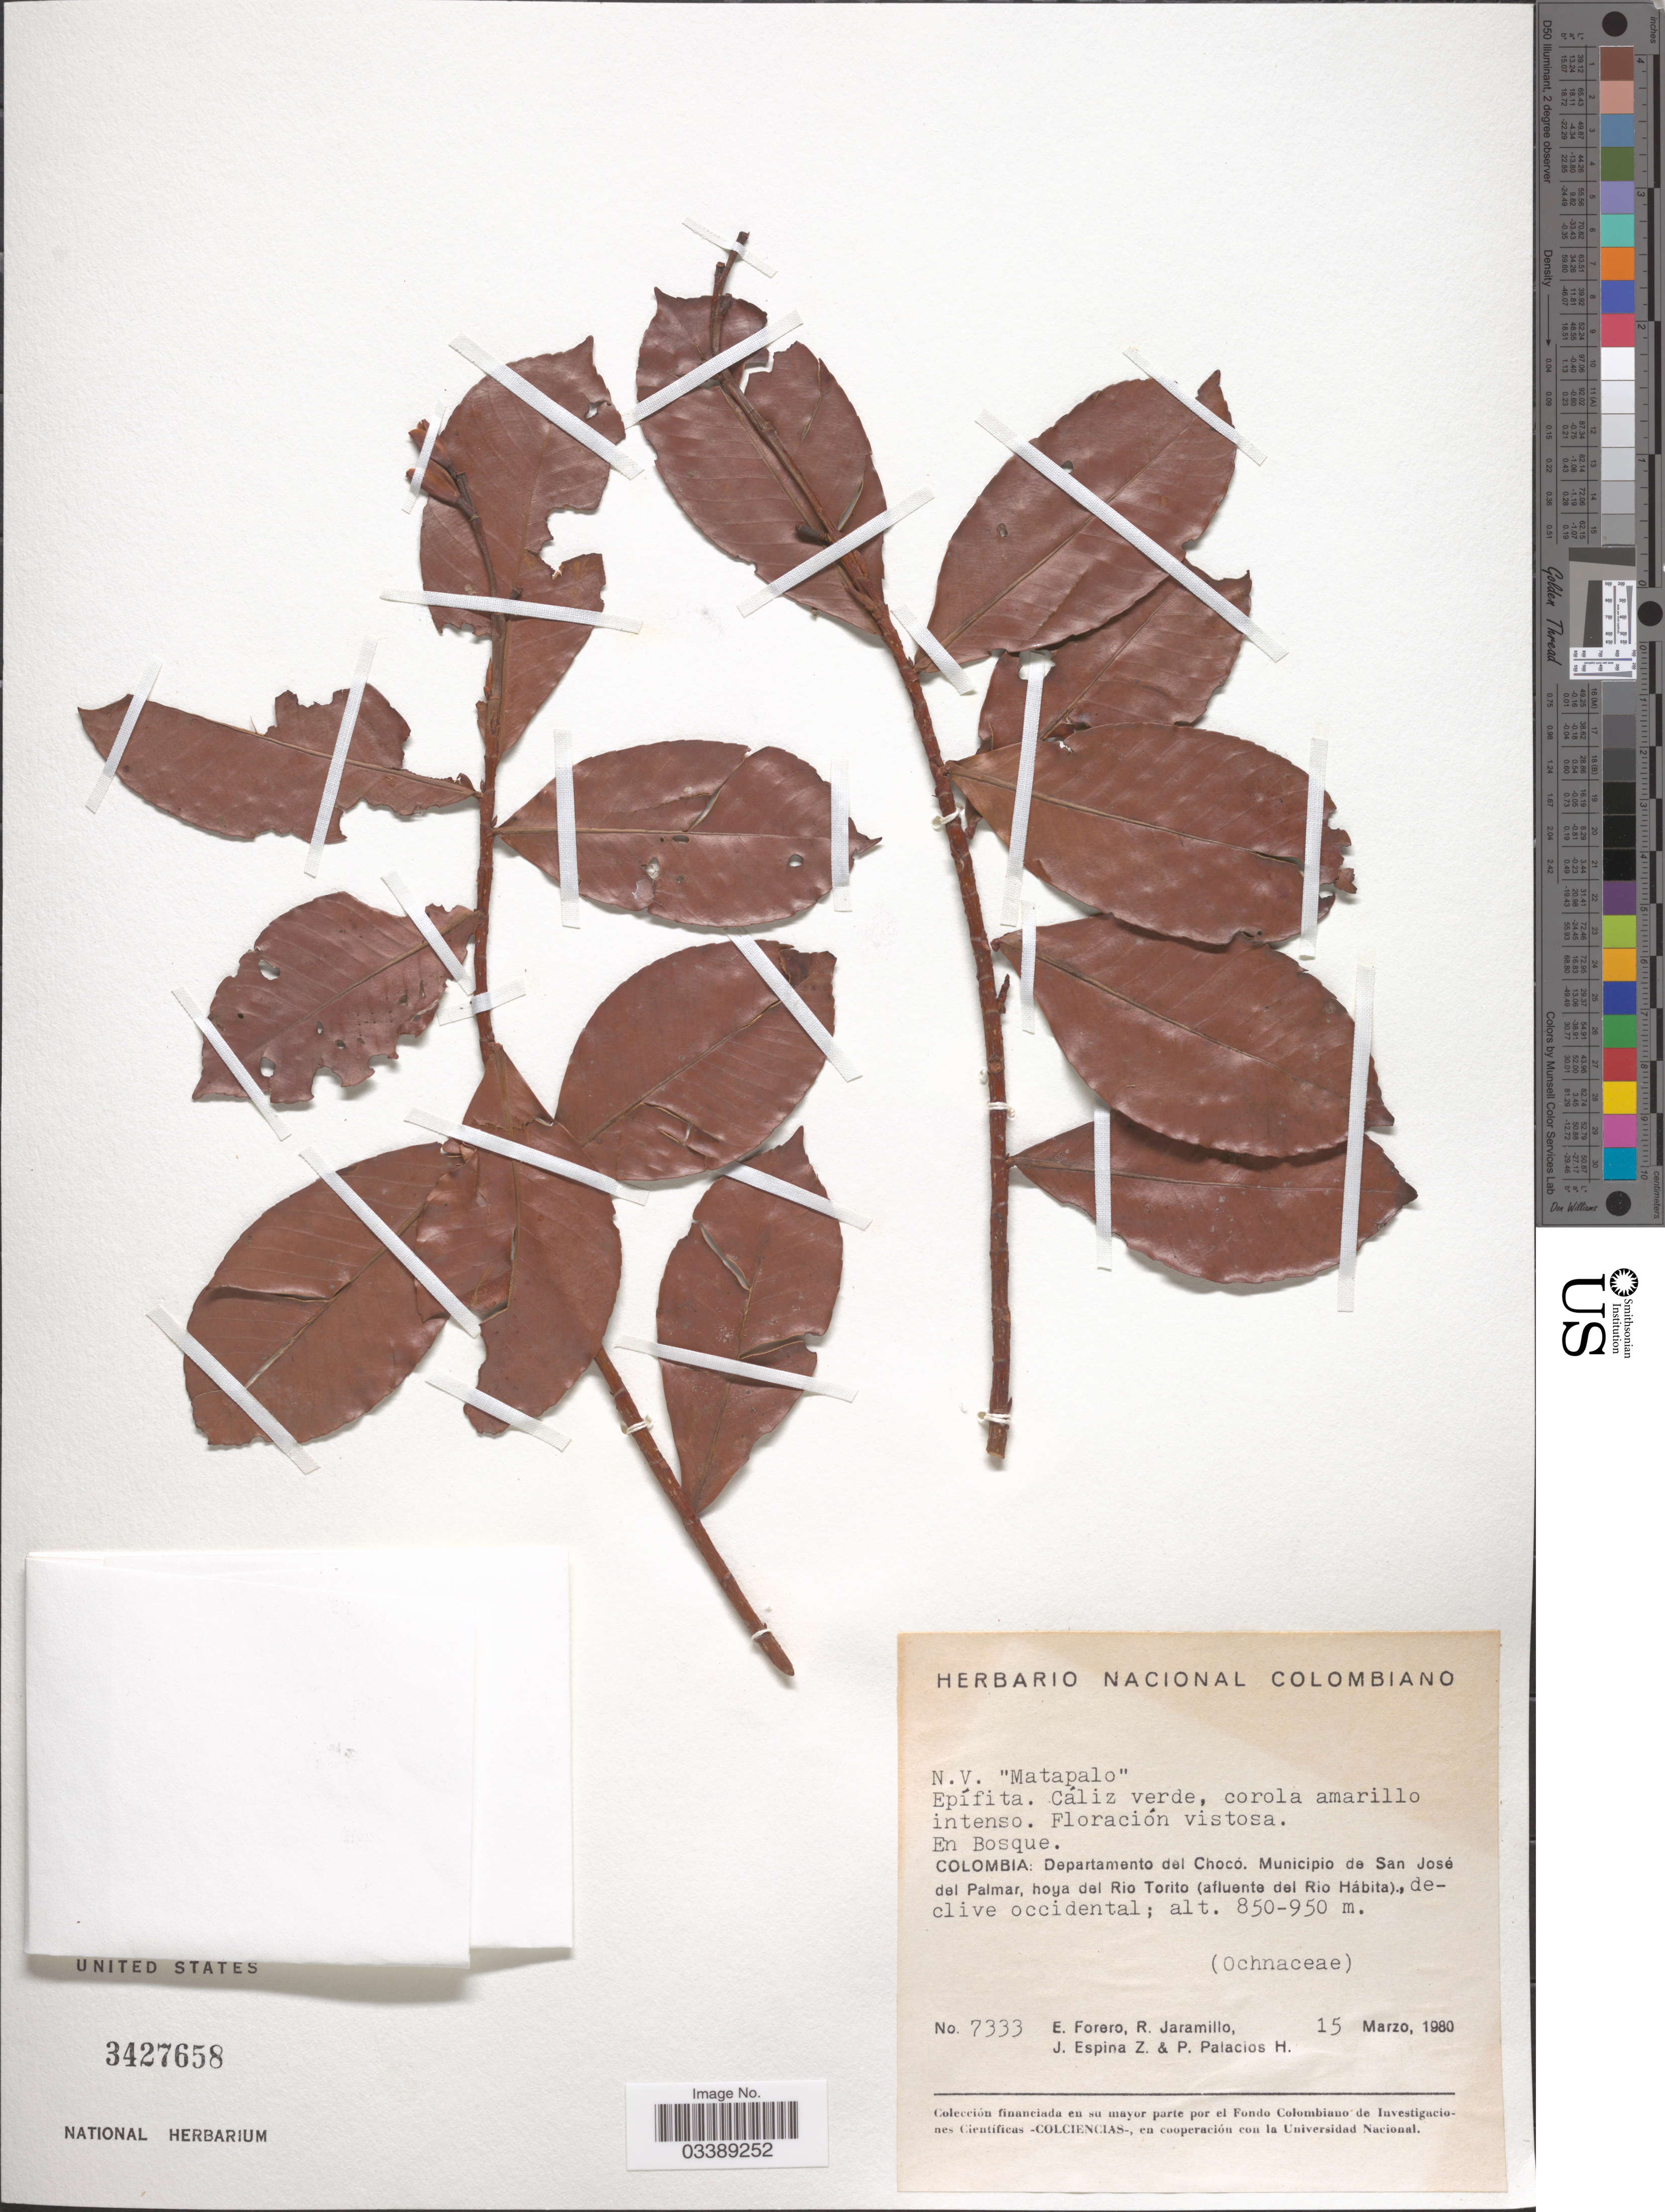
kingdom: Plantae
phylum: Tracheophyta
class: Magnoliopsida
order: Malpighiales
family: Ochnaceae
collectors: E. Forero, R. Jaramillo, J. Espina Z. & P. Palacios H.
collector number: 7333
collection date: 1980-03-15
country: Colombia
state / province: Chocó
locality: Departamento del Chocó. Municipio de San José del Palmar, hoya del Rio Torito (afluente del Rio Hábita), declive occidental.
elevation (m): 850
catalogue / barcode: US 3427658